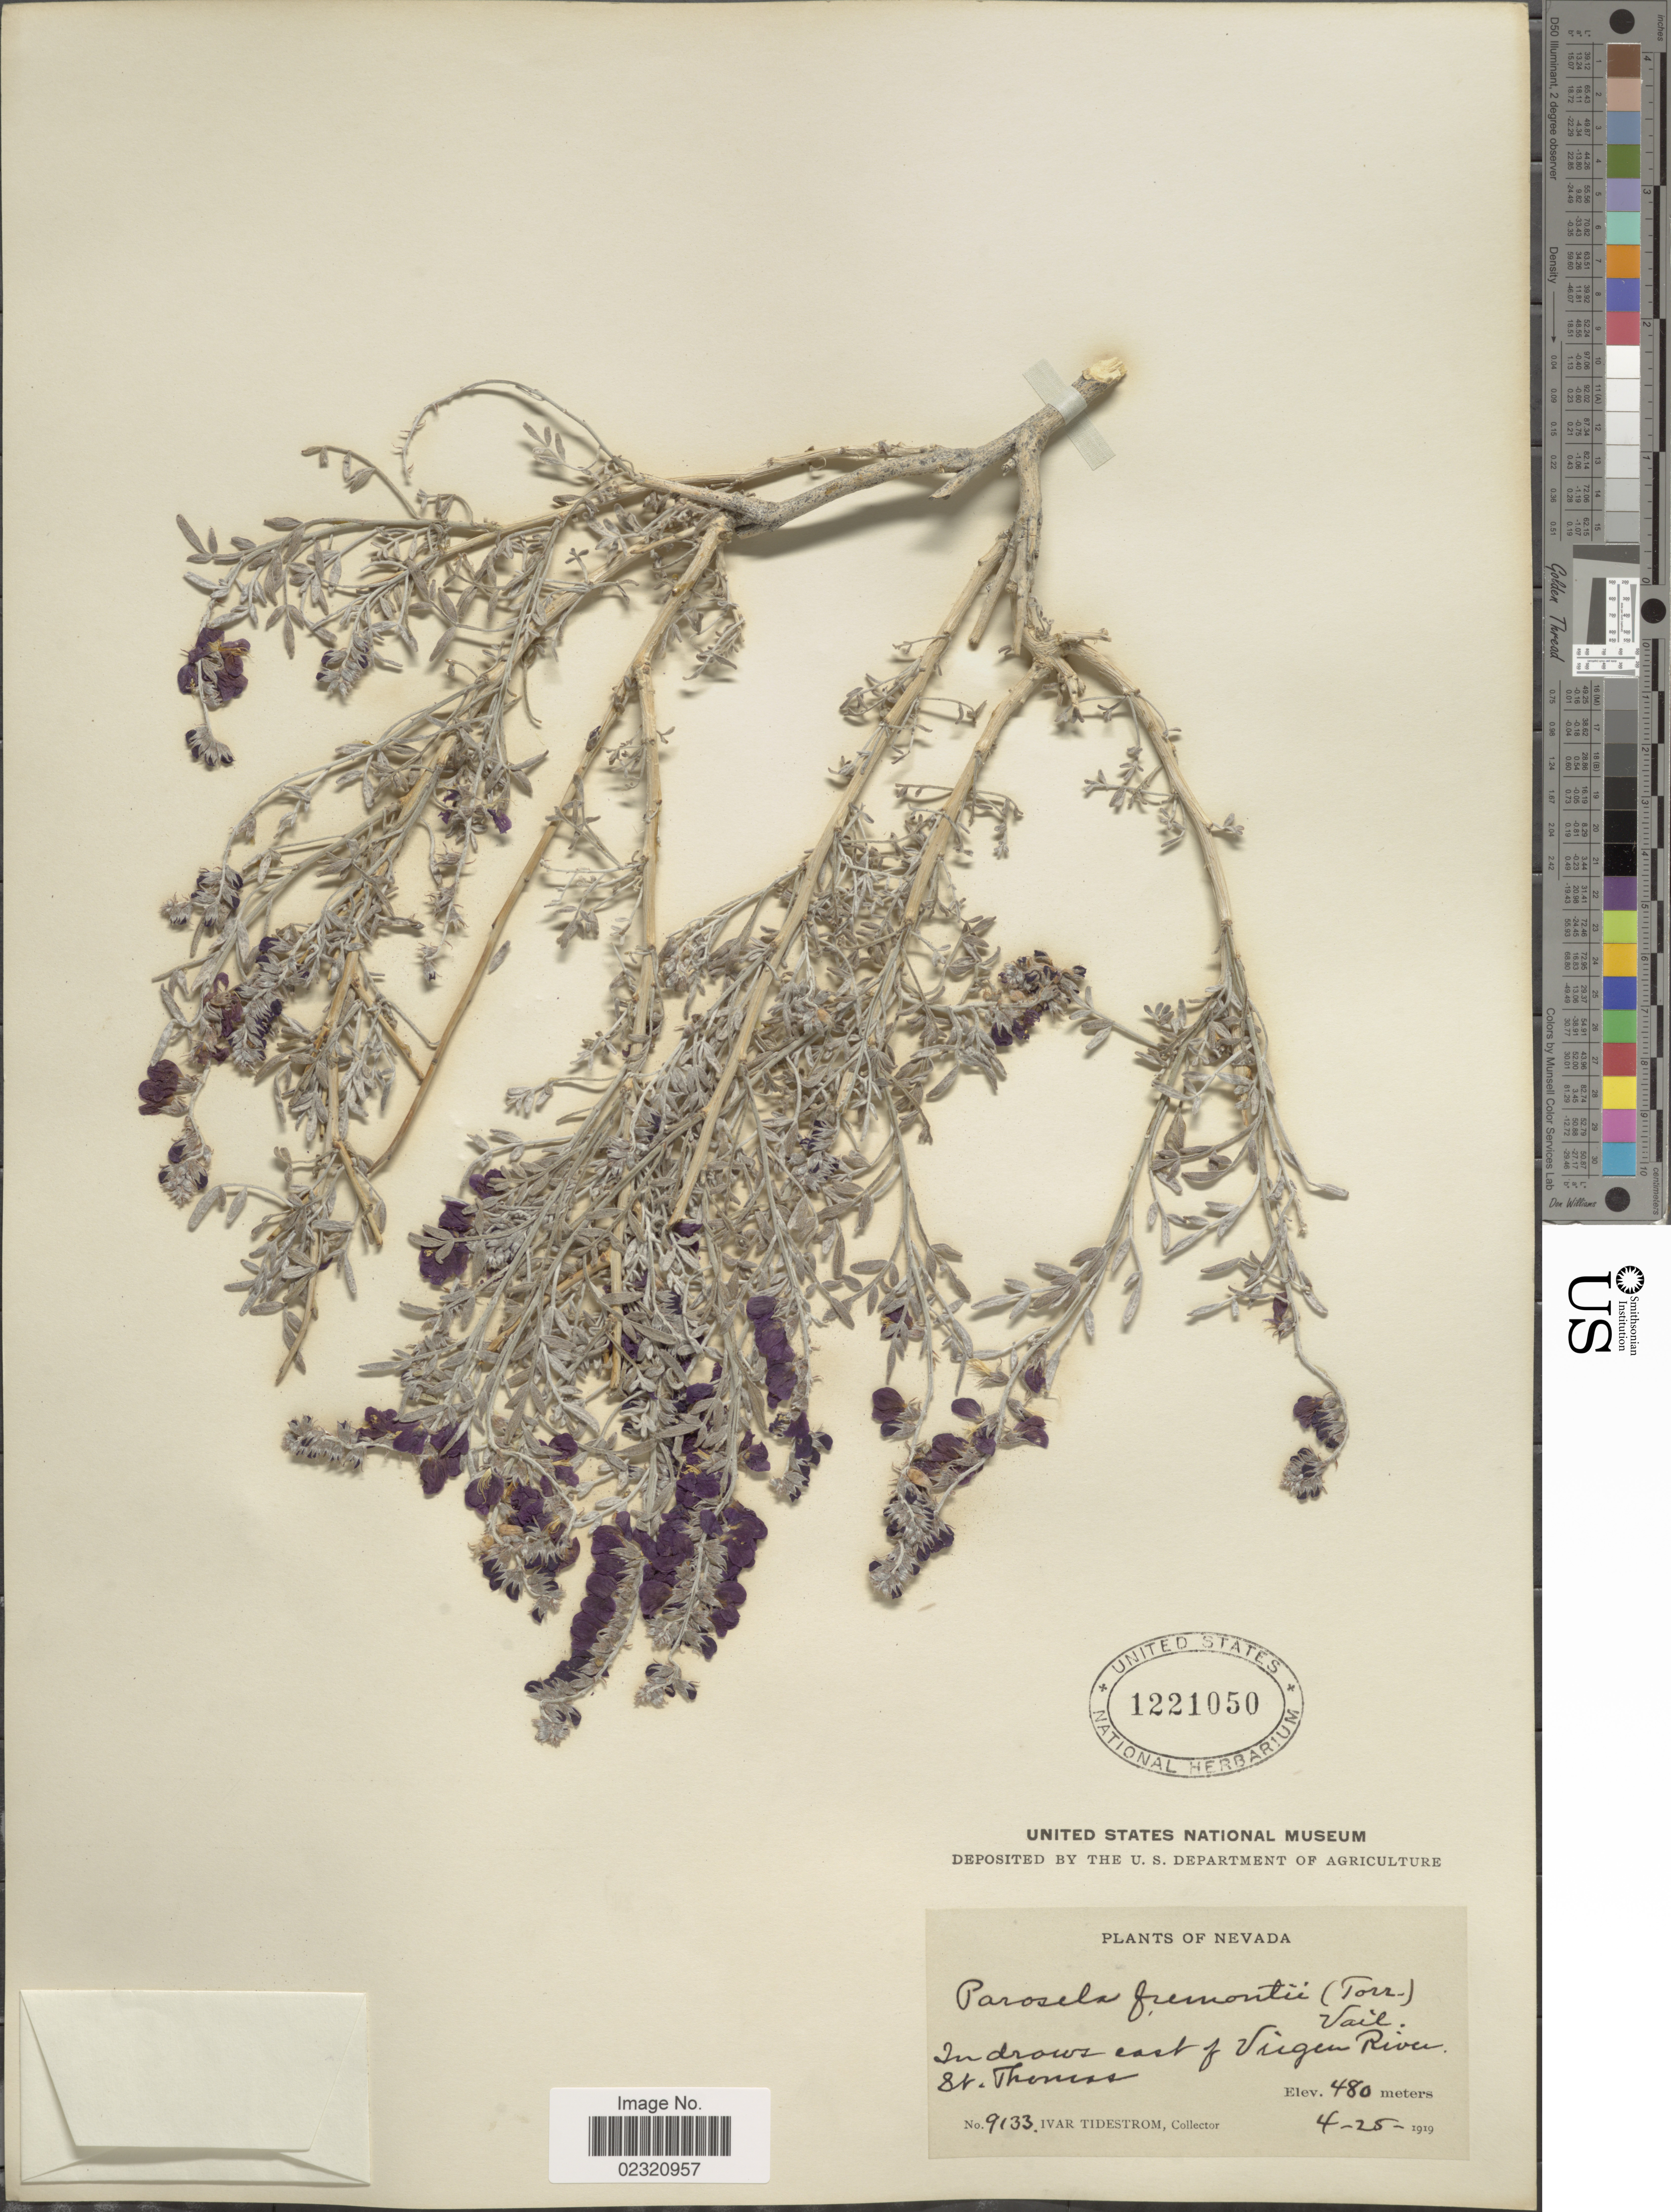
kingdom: Plantae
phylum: Tracheophyta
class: Magnoliopsida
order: Fabales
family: Fabaceae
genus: Psorothamnus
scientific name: Psorothamnus fremontii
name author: (Torr. ex A. Gray) Barneby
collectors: I. F. Tidestrom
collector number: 9133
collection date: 1919-04-25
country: United States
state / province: Nevada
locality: In draws east of Virgin River, St. Thomas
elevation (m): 480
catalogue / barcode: US 1221050